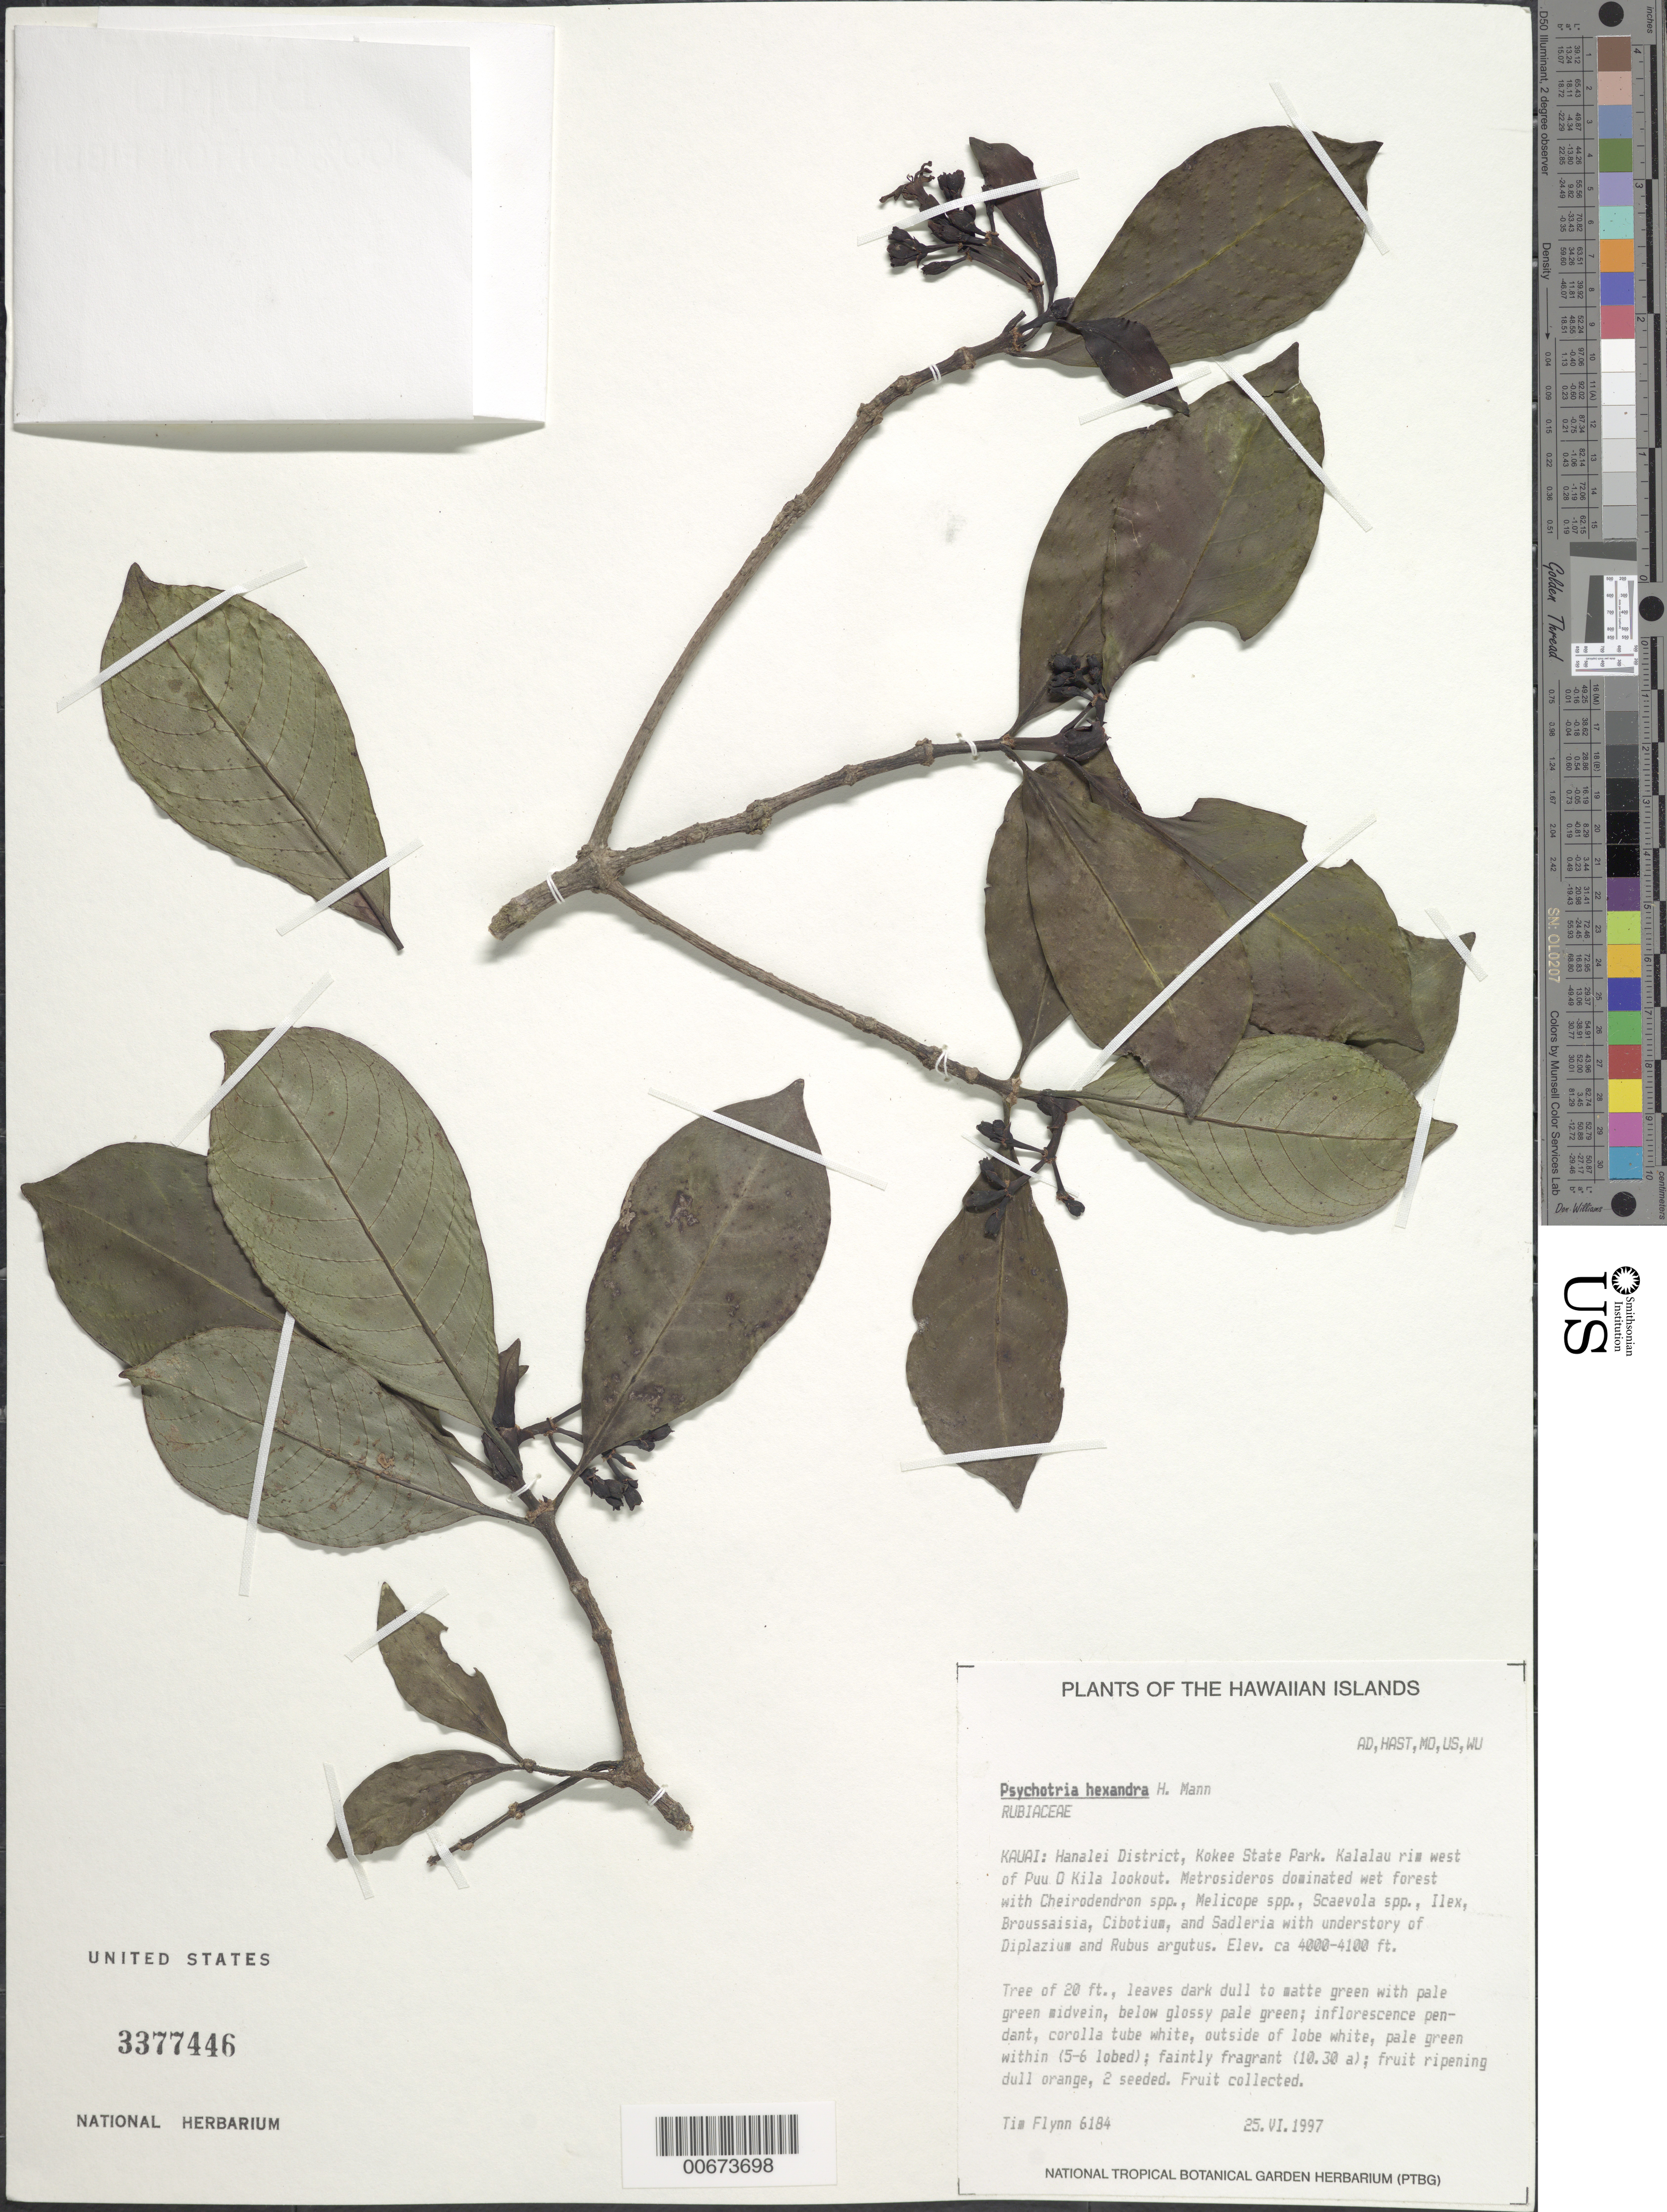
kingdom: Plantae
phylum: Tracheophyta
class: Magnoliopsida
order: Gentianales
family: Rubiaceae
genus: Psychotria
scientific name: Psychotria hexandra var. hexandra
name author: H. Mann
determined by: Wagner, W. L., (BOT), Smithsonian Institution - National Museum of Natural History (UNITED STATES)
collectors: T. W. Flynn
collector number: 6184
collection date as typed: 25 Jun 1997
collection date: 1997-06-25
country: United States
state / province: Hawaii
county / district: Kauai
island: Kaua'i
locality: Hanalei District, Koke'e State Park, Kalalau rim west of Pu'uokila lookout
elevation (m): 1219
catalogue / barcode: US 3377446